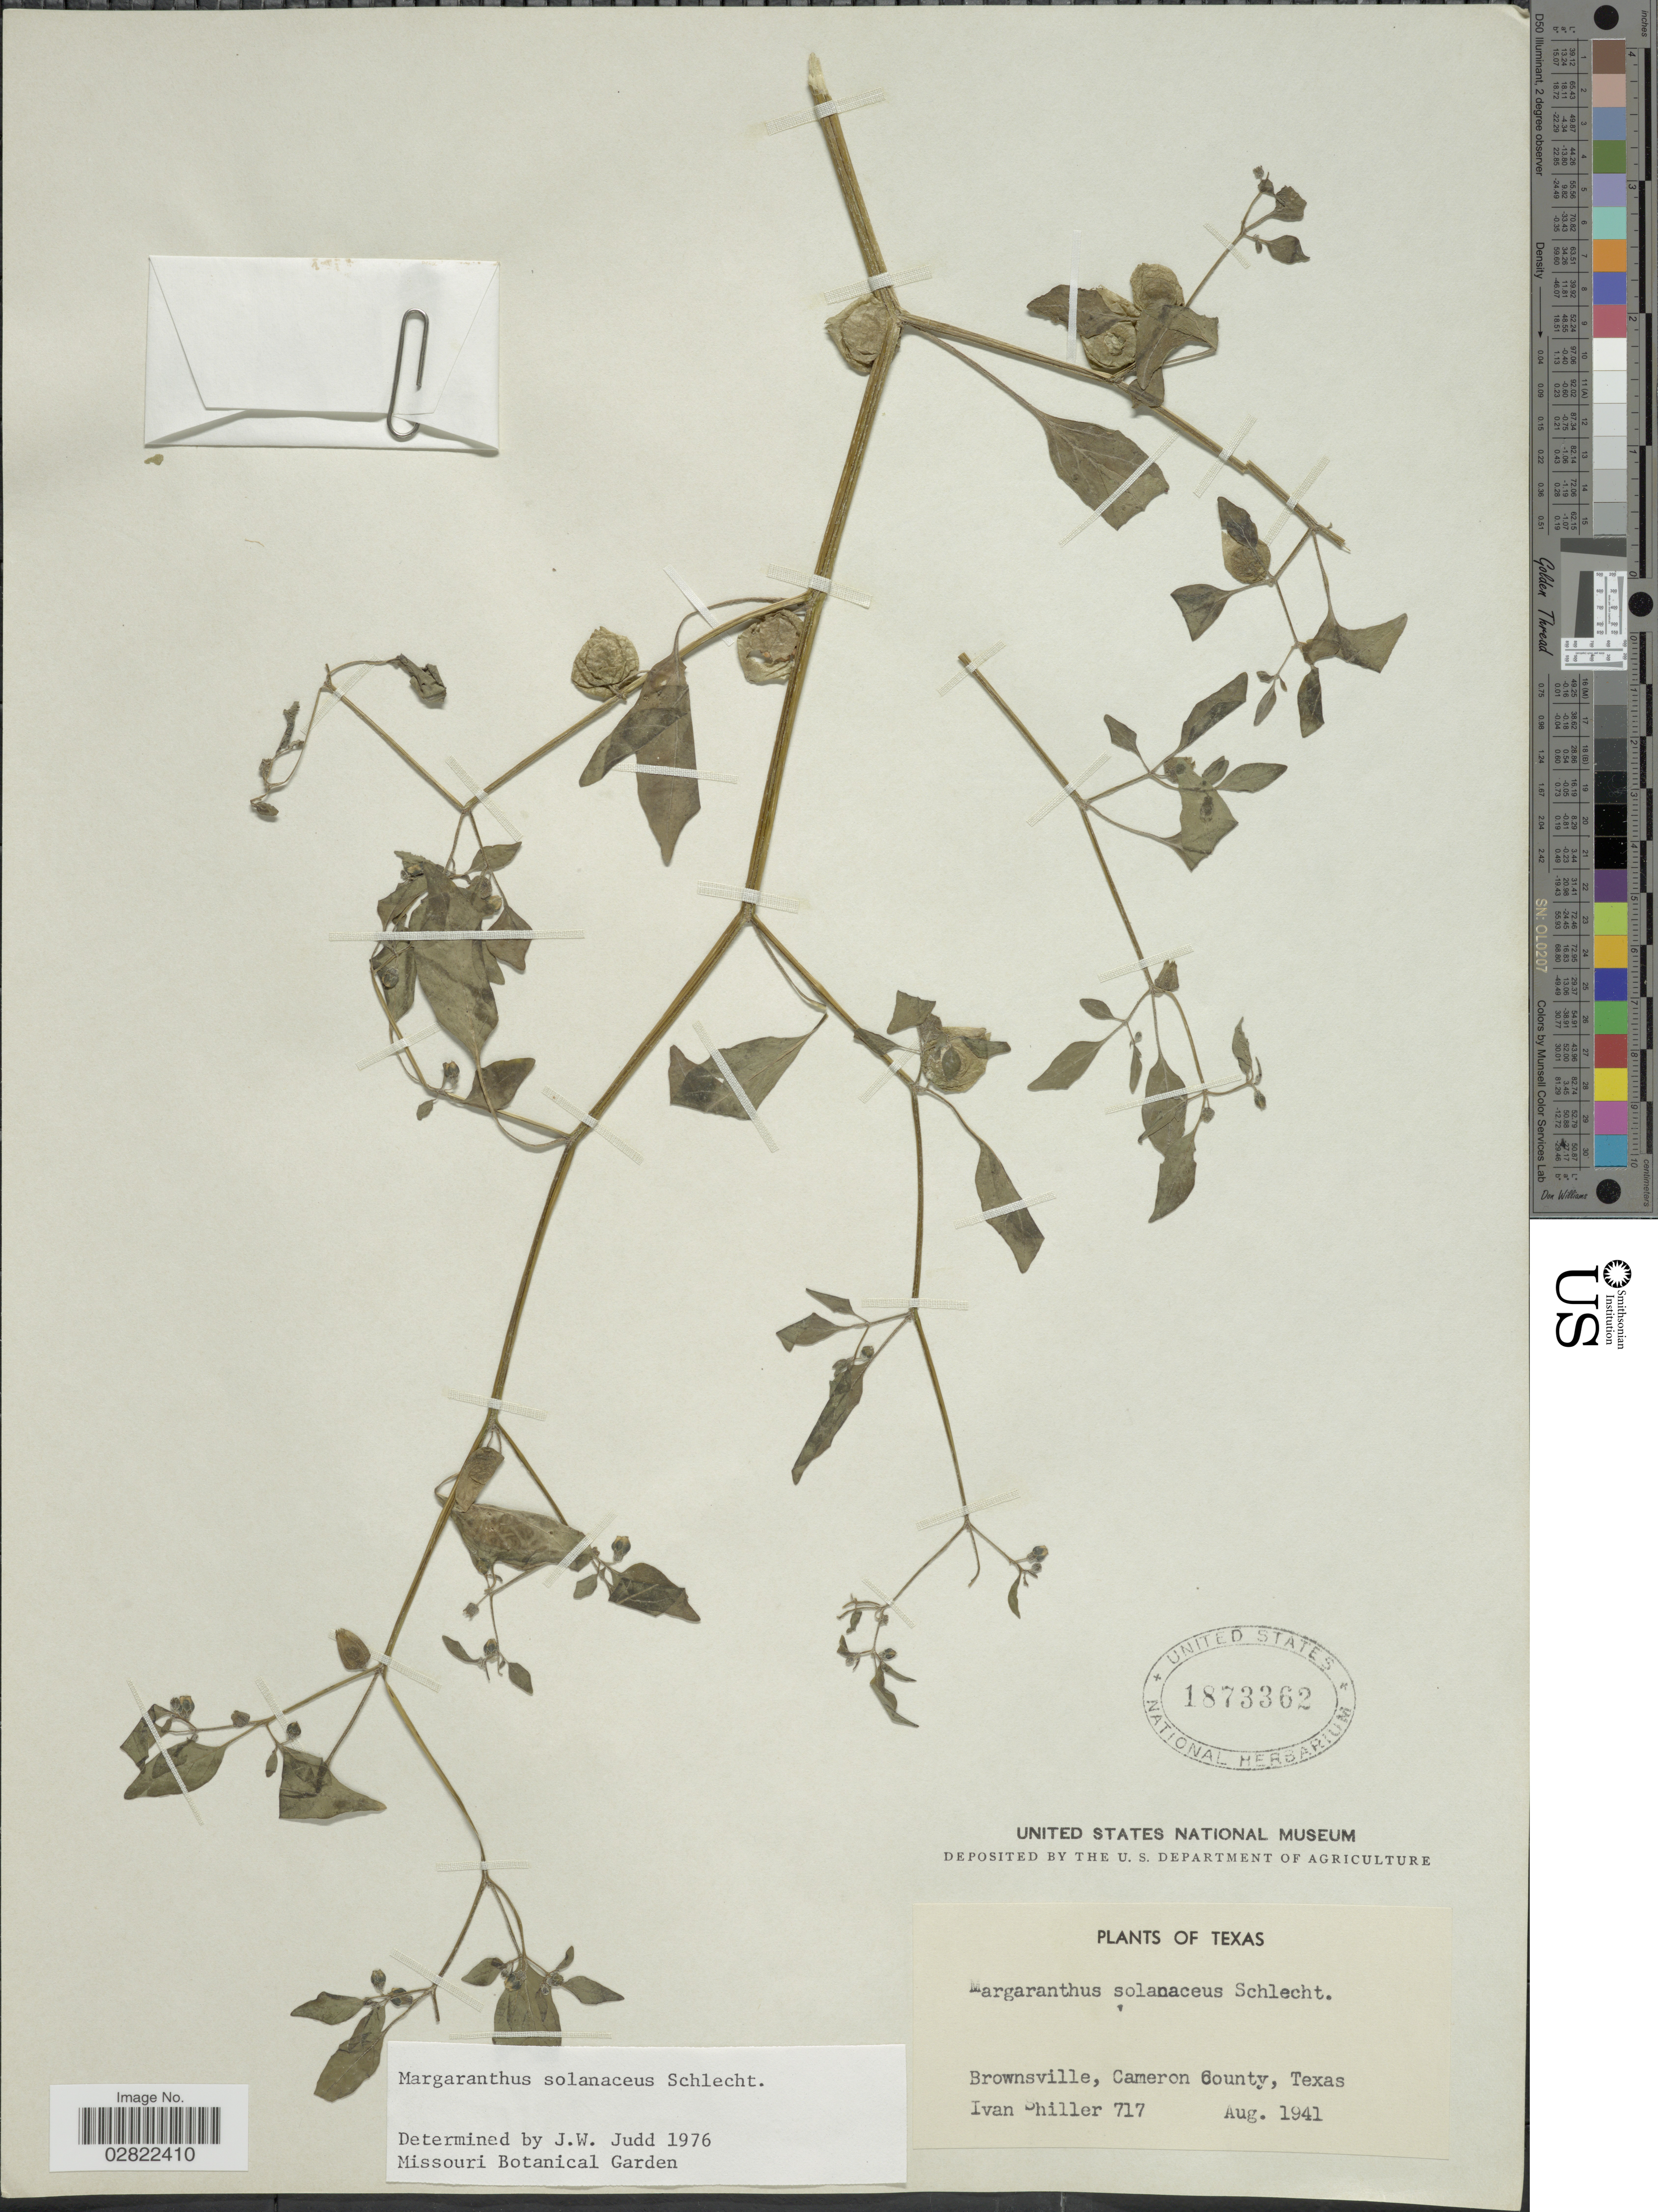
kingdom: Plantae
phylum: Tracheophyta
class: Magnoliopsida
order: Solanales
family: Solanaceae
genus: Margaranthus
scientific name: Margaranthus solanaceus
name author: Schltdl.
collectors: I. Shiller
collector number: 717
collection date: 1941-08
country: United States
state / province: Texas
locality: Brownsville, Cameron County.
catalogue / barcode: US 1873362